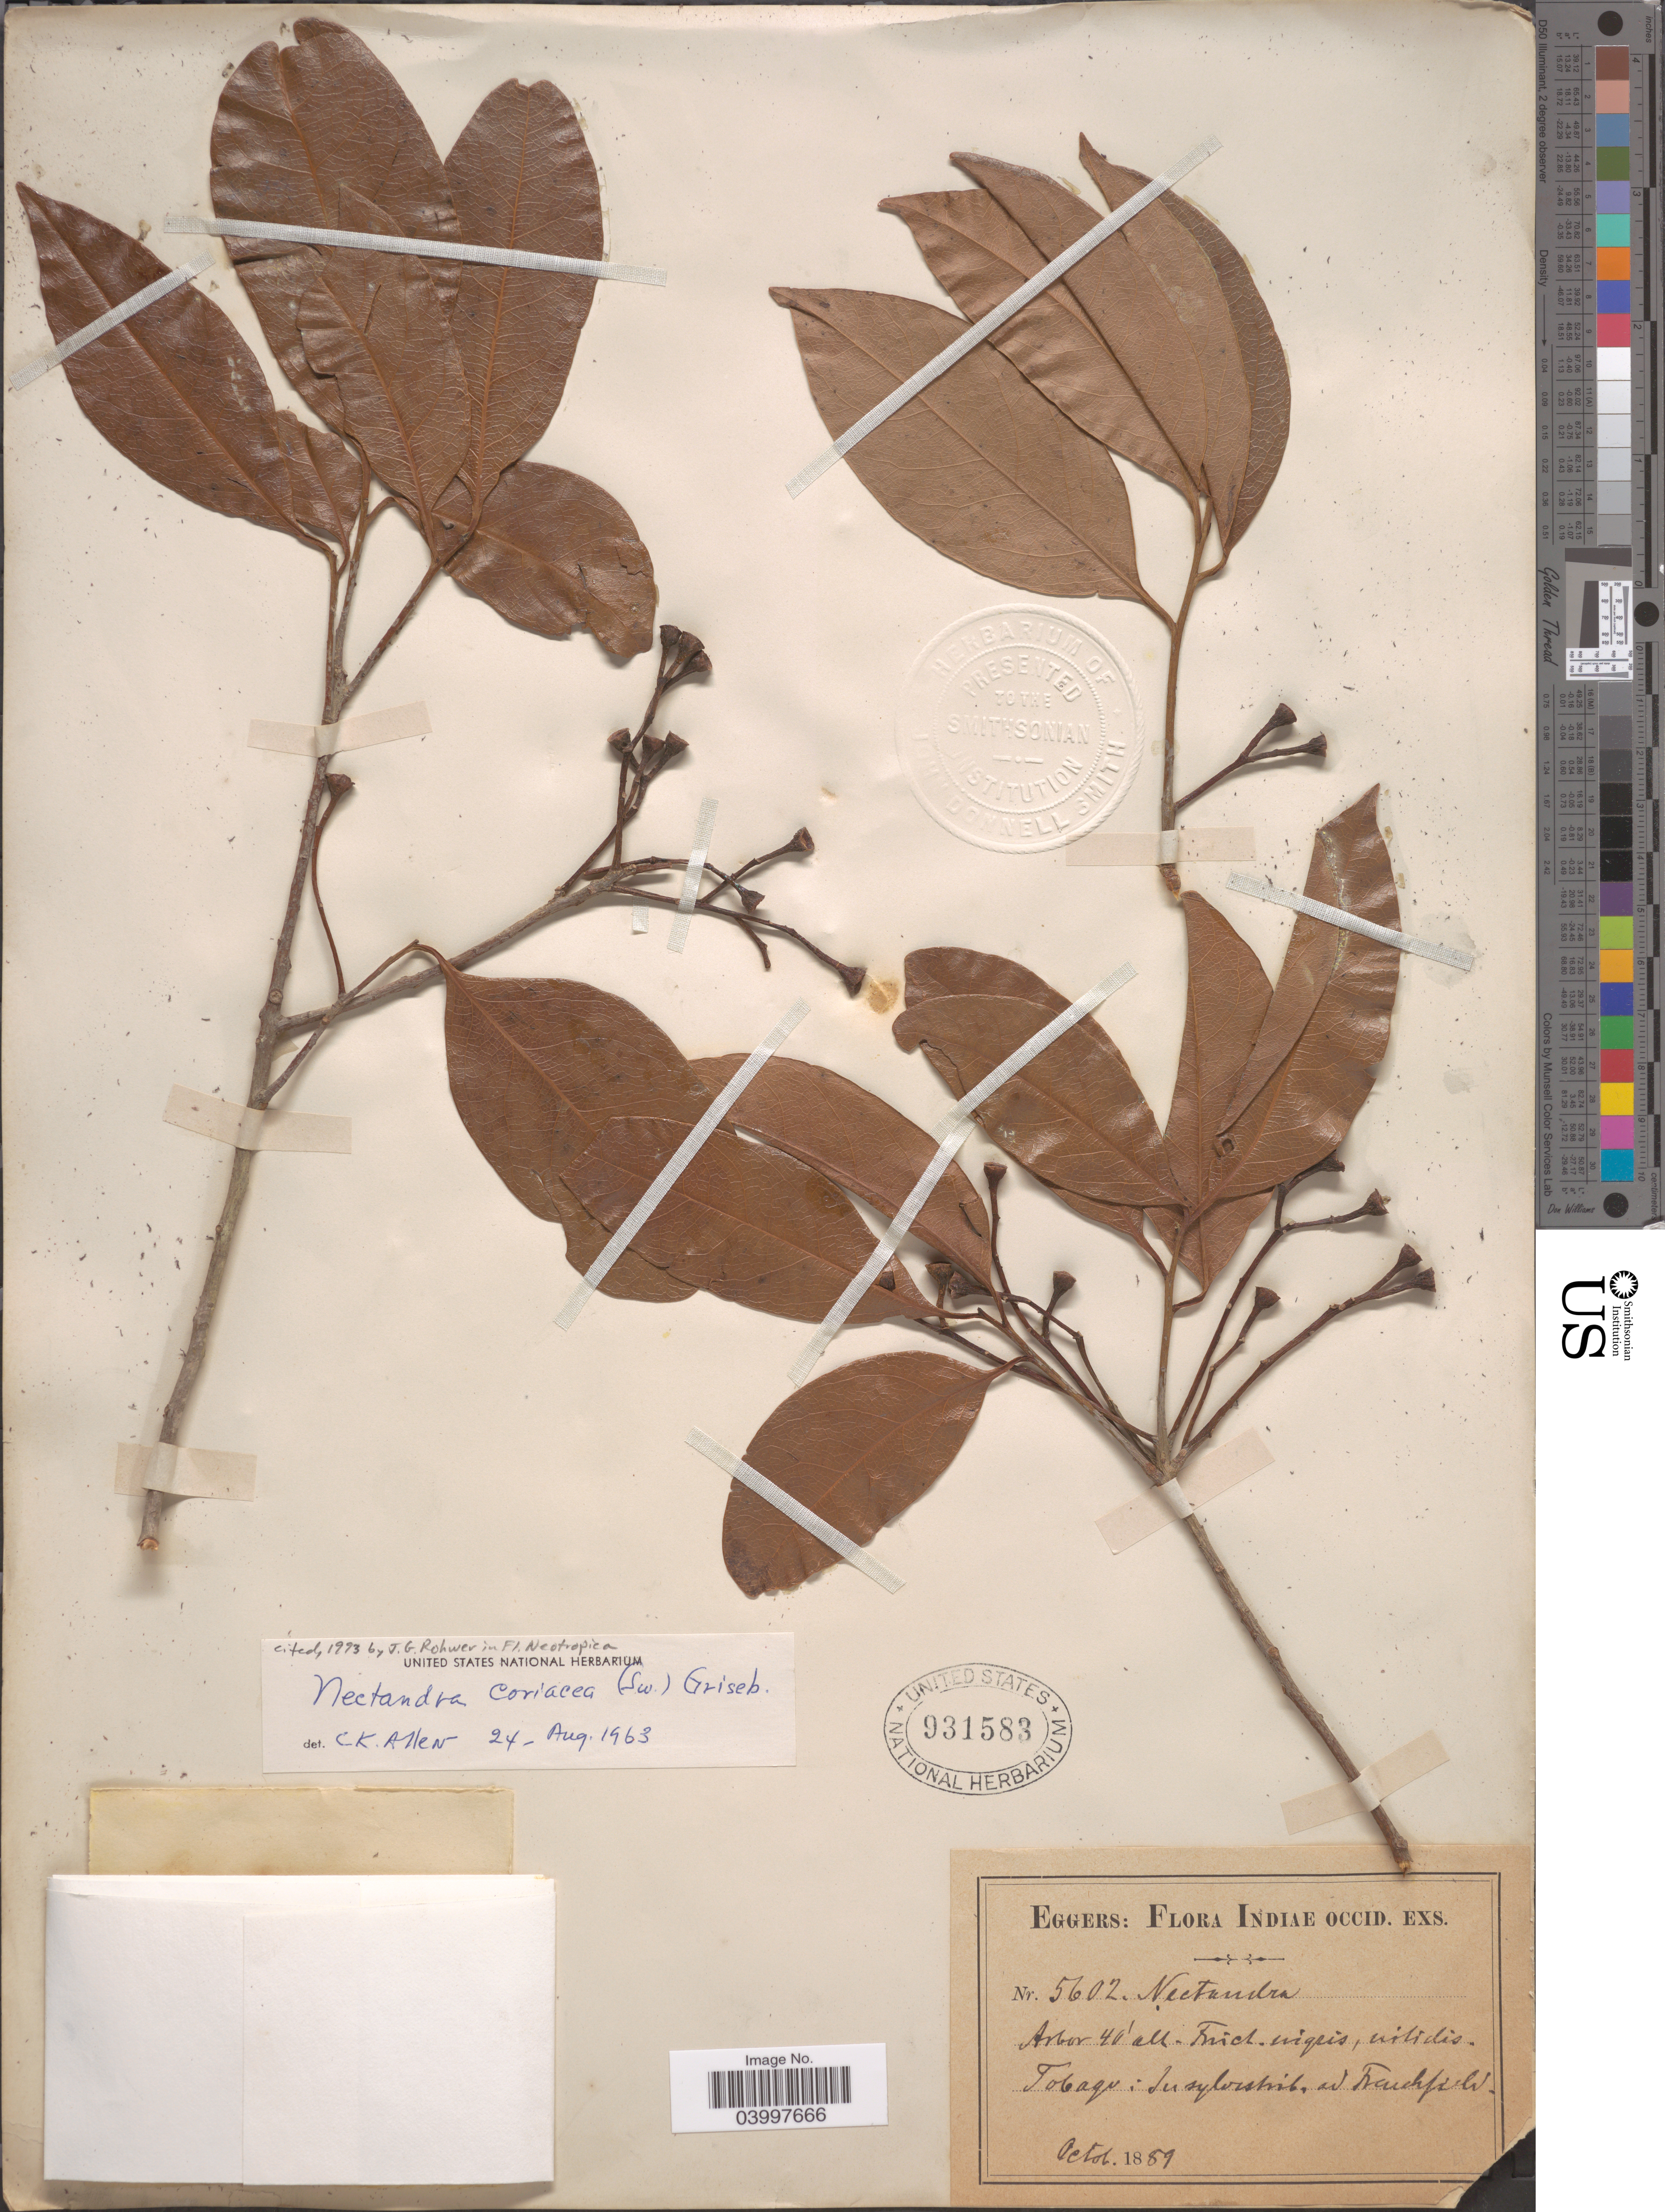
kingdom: Plantae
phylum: Tracheophyta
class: Magnoliopsida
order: Laurales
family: Lauraceae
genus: Nectandra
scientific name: Nectandra coriacea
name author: (Sw.) Griseb.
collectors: -. Eggers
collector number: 5602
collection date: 1889-10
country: Trinidad and Tobago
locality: Indiae occid. Tobago: In sylvistrib. ad Fraichfech. [interpreted]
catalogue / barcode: US 931583